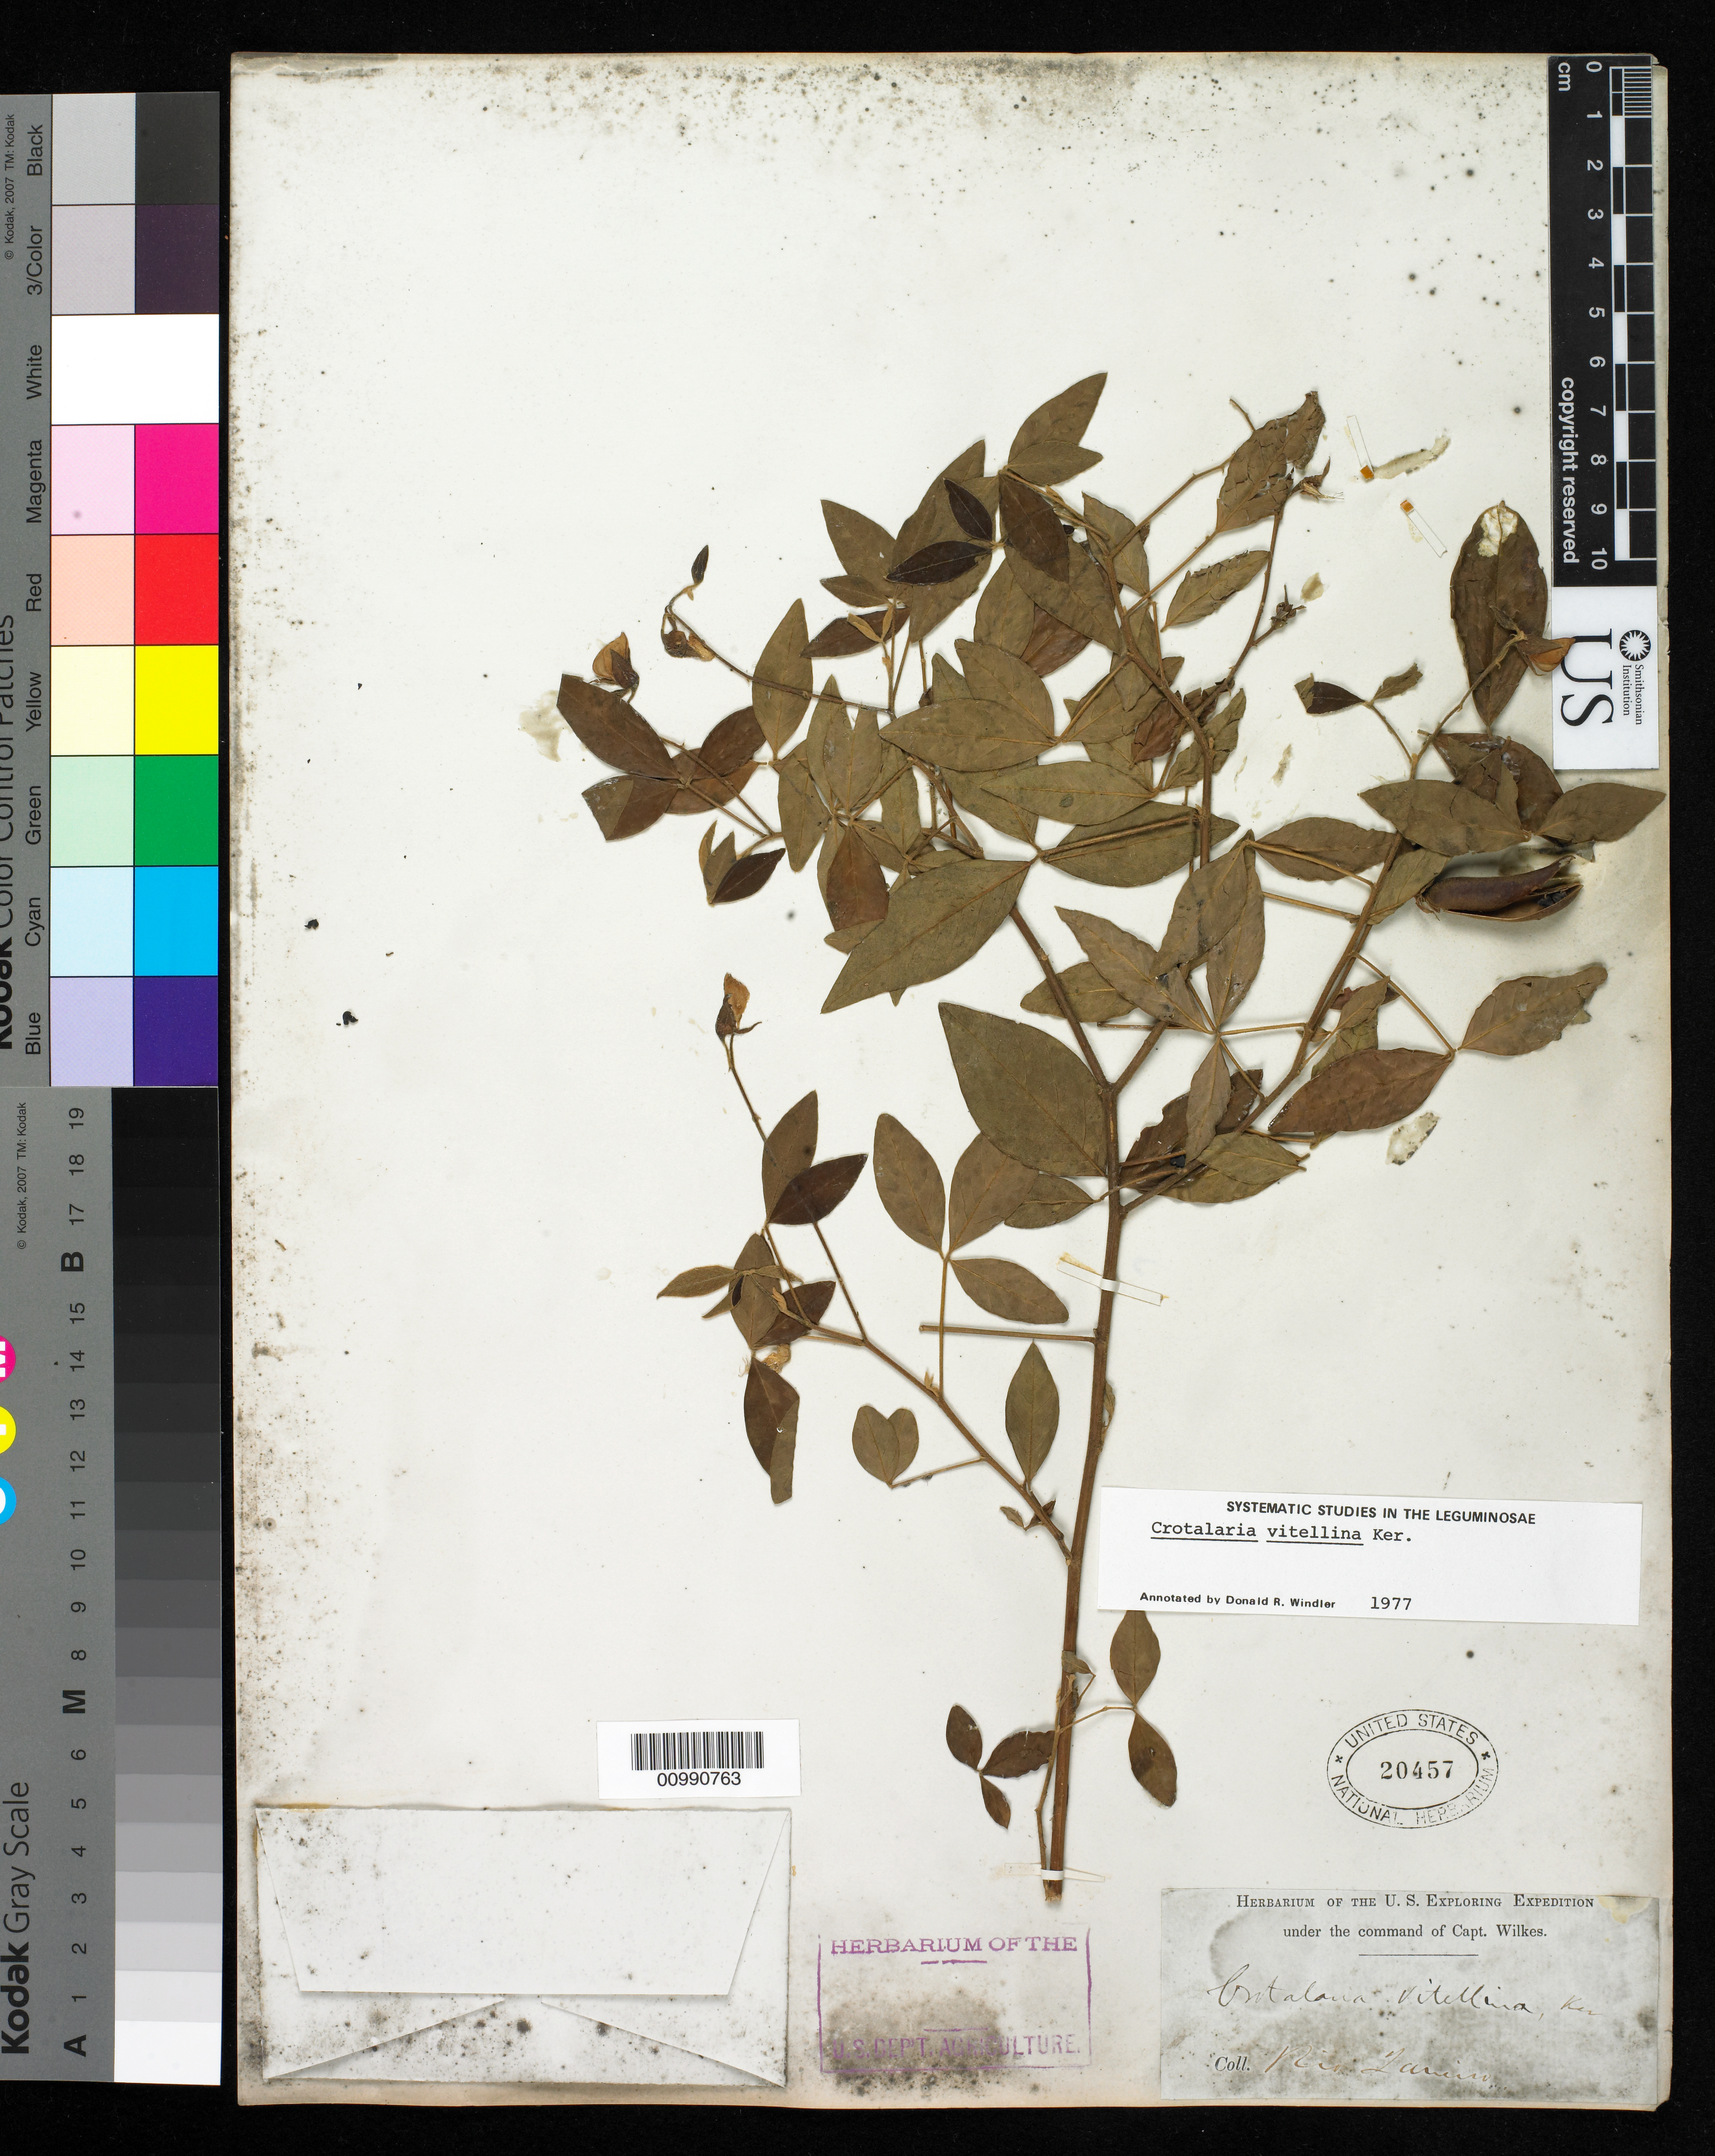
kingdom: Plantae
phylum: Tracheophyta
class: Magnoliopsida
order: Fabales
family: Fabaceae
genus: Crotalaria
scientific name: Crotalaria vitellina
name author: Ker Gawl.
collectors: Wilkes Explor. Exped.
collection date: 1838/1842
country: Brazil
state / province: Rio de Janeiro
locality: Rio Janeiro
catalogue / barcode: US 20457